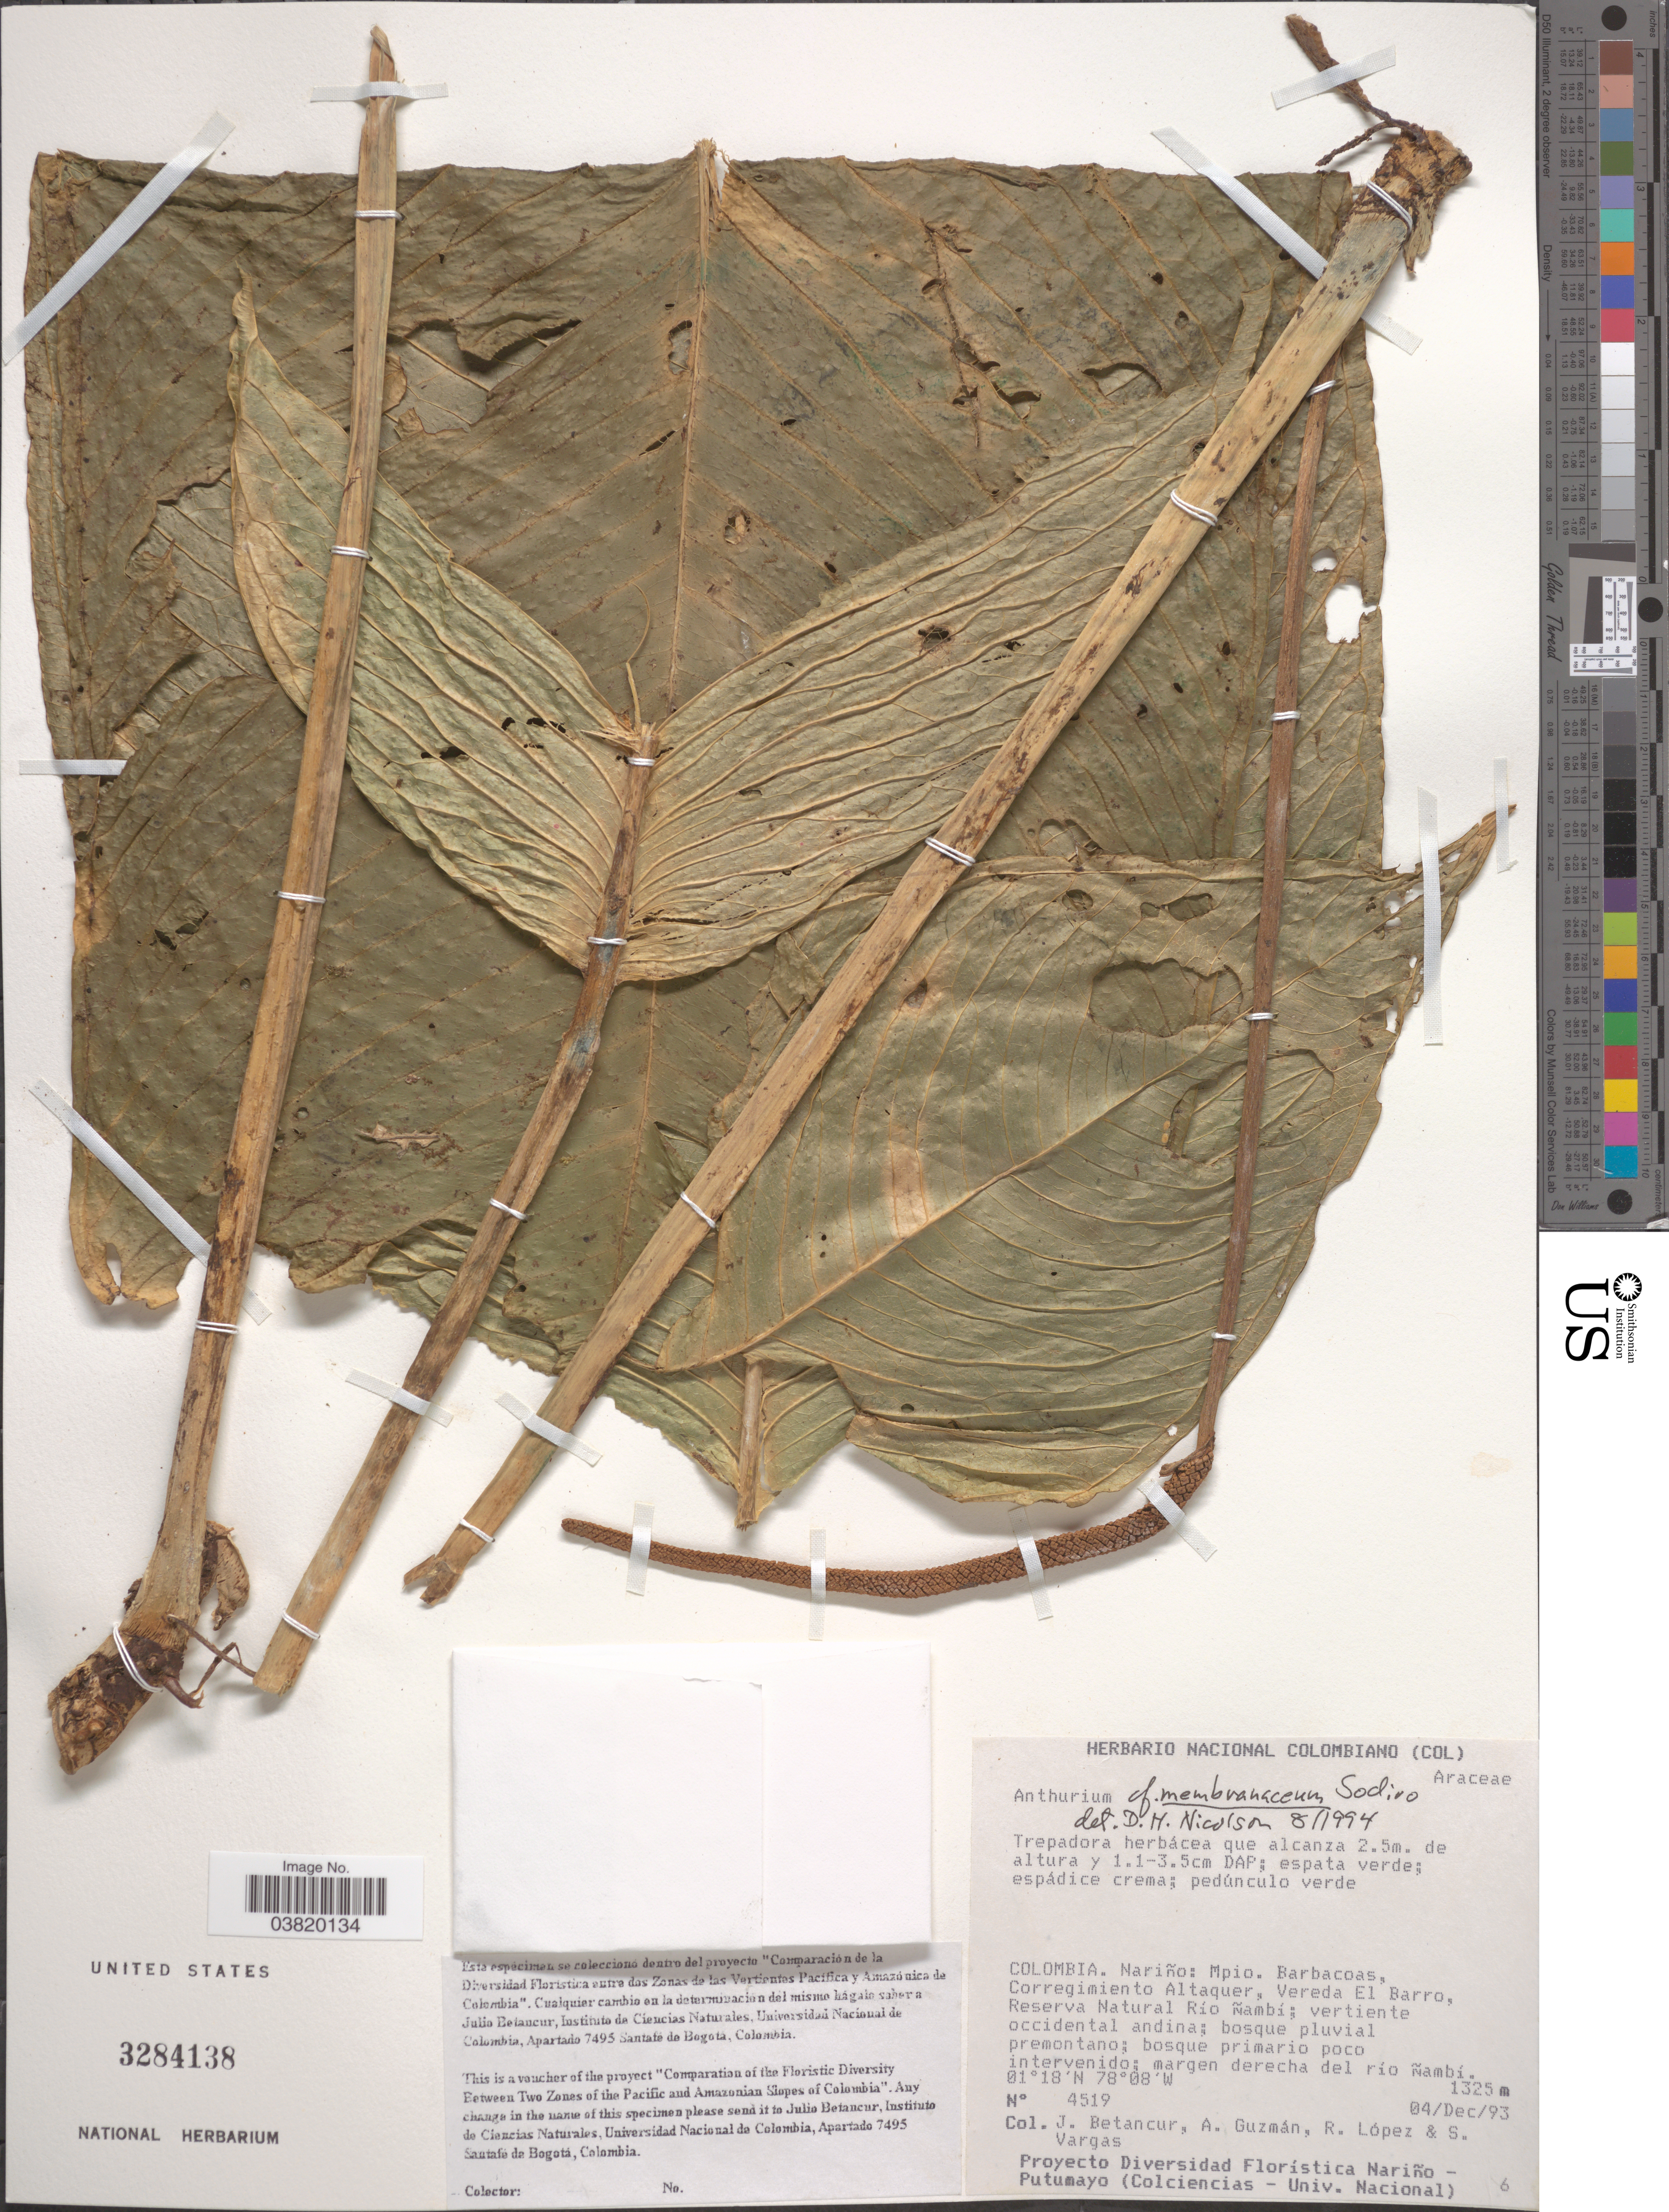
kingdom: Plantae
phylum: Tracheophyta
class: Liliopsida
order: Alismatales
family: Araceae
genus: Anthurium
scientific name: Anthurium membranaceum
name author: Sodiro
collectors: J. Betancur, A. Guzman, López, R. M. & S. Vargas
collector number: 4519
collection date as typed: Transcribed d/m/y: 4/12/93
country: Colombia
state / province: Nariño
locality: Mpio. Barbacoas, Corregimiento Altaquer, Vereda El Barro, Reserva Natural Río Ñambí.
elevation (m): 1325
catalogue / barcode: US 3284138